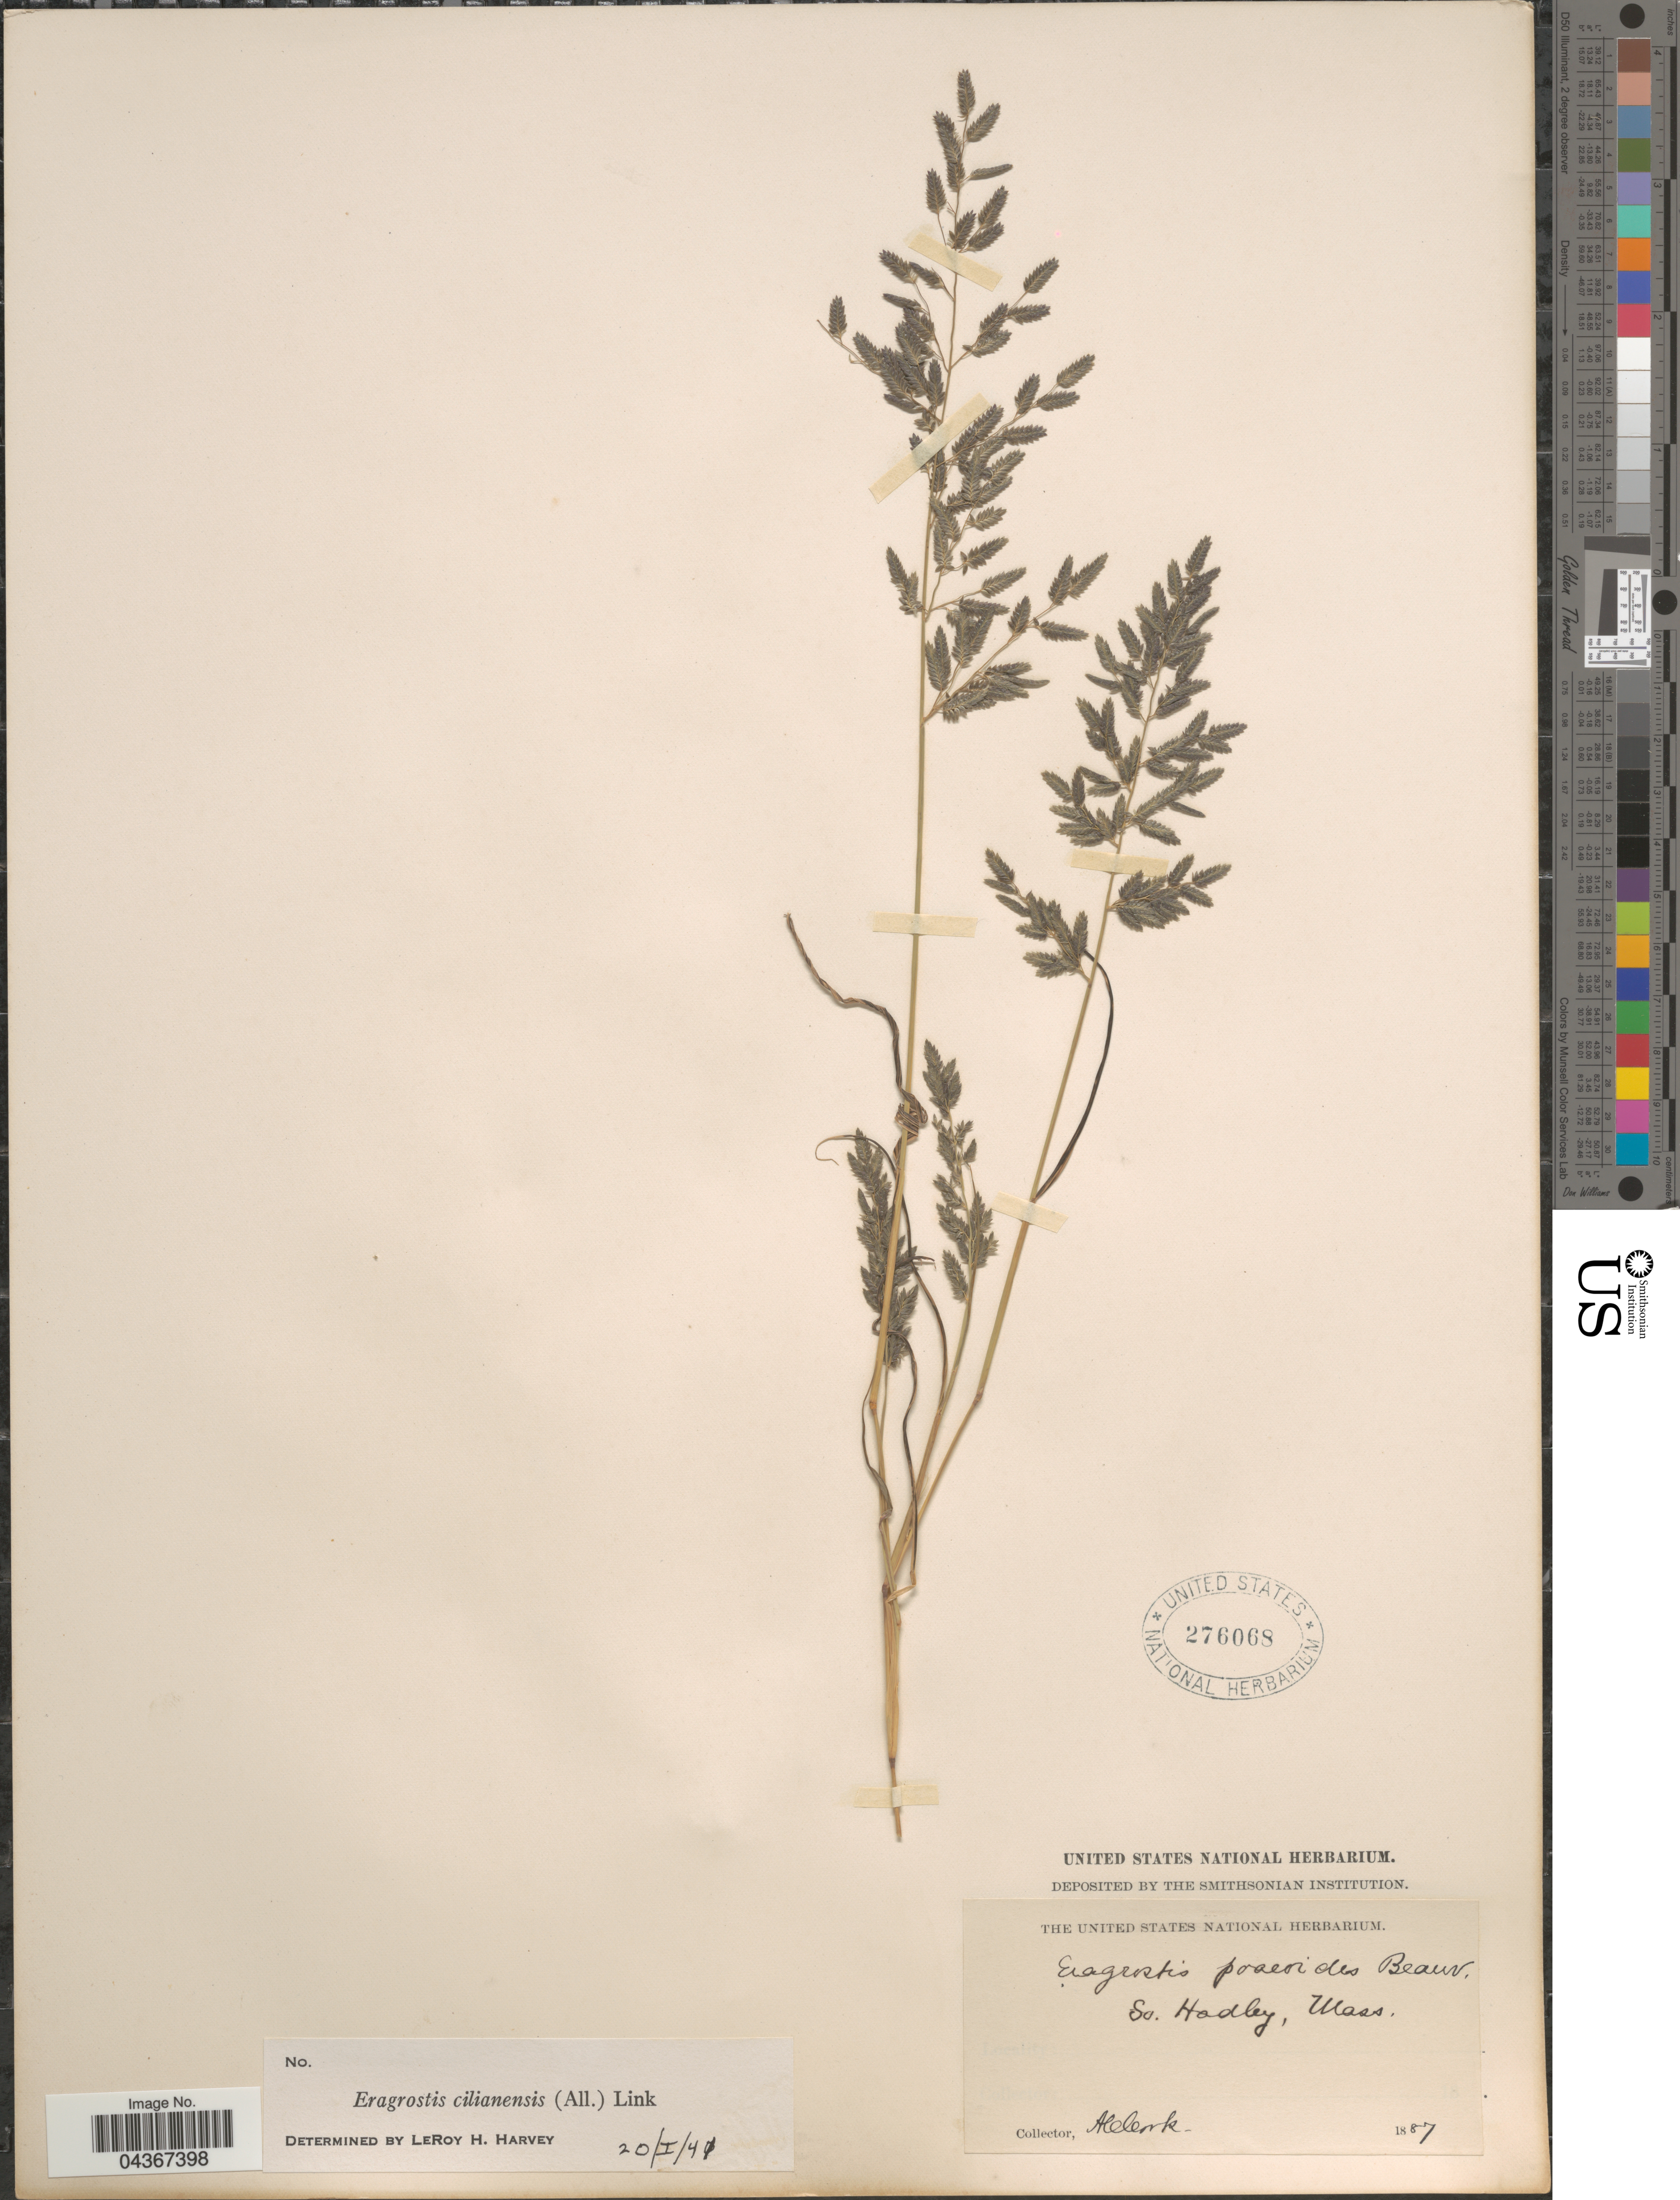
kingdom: Plantae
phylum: Tracheophyta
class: Liliopsida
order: Poales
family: Poaceae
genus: Eragrostis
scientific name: Eragrostis cilianensis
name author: (Bellardi) Vignolo ex Janch.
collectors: A. Cork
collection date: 1887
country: United States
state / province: Massachusetts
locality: So. Hadley.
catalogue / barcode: US 276068